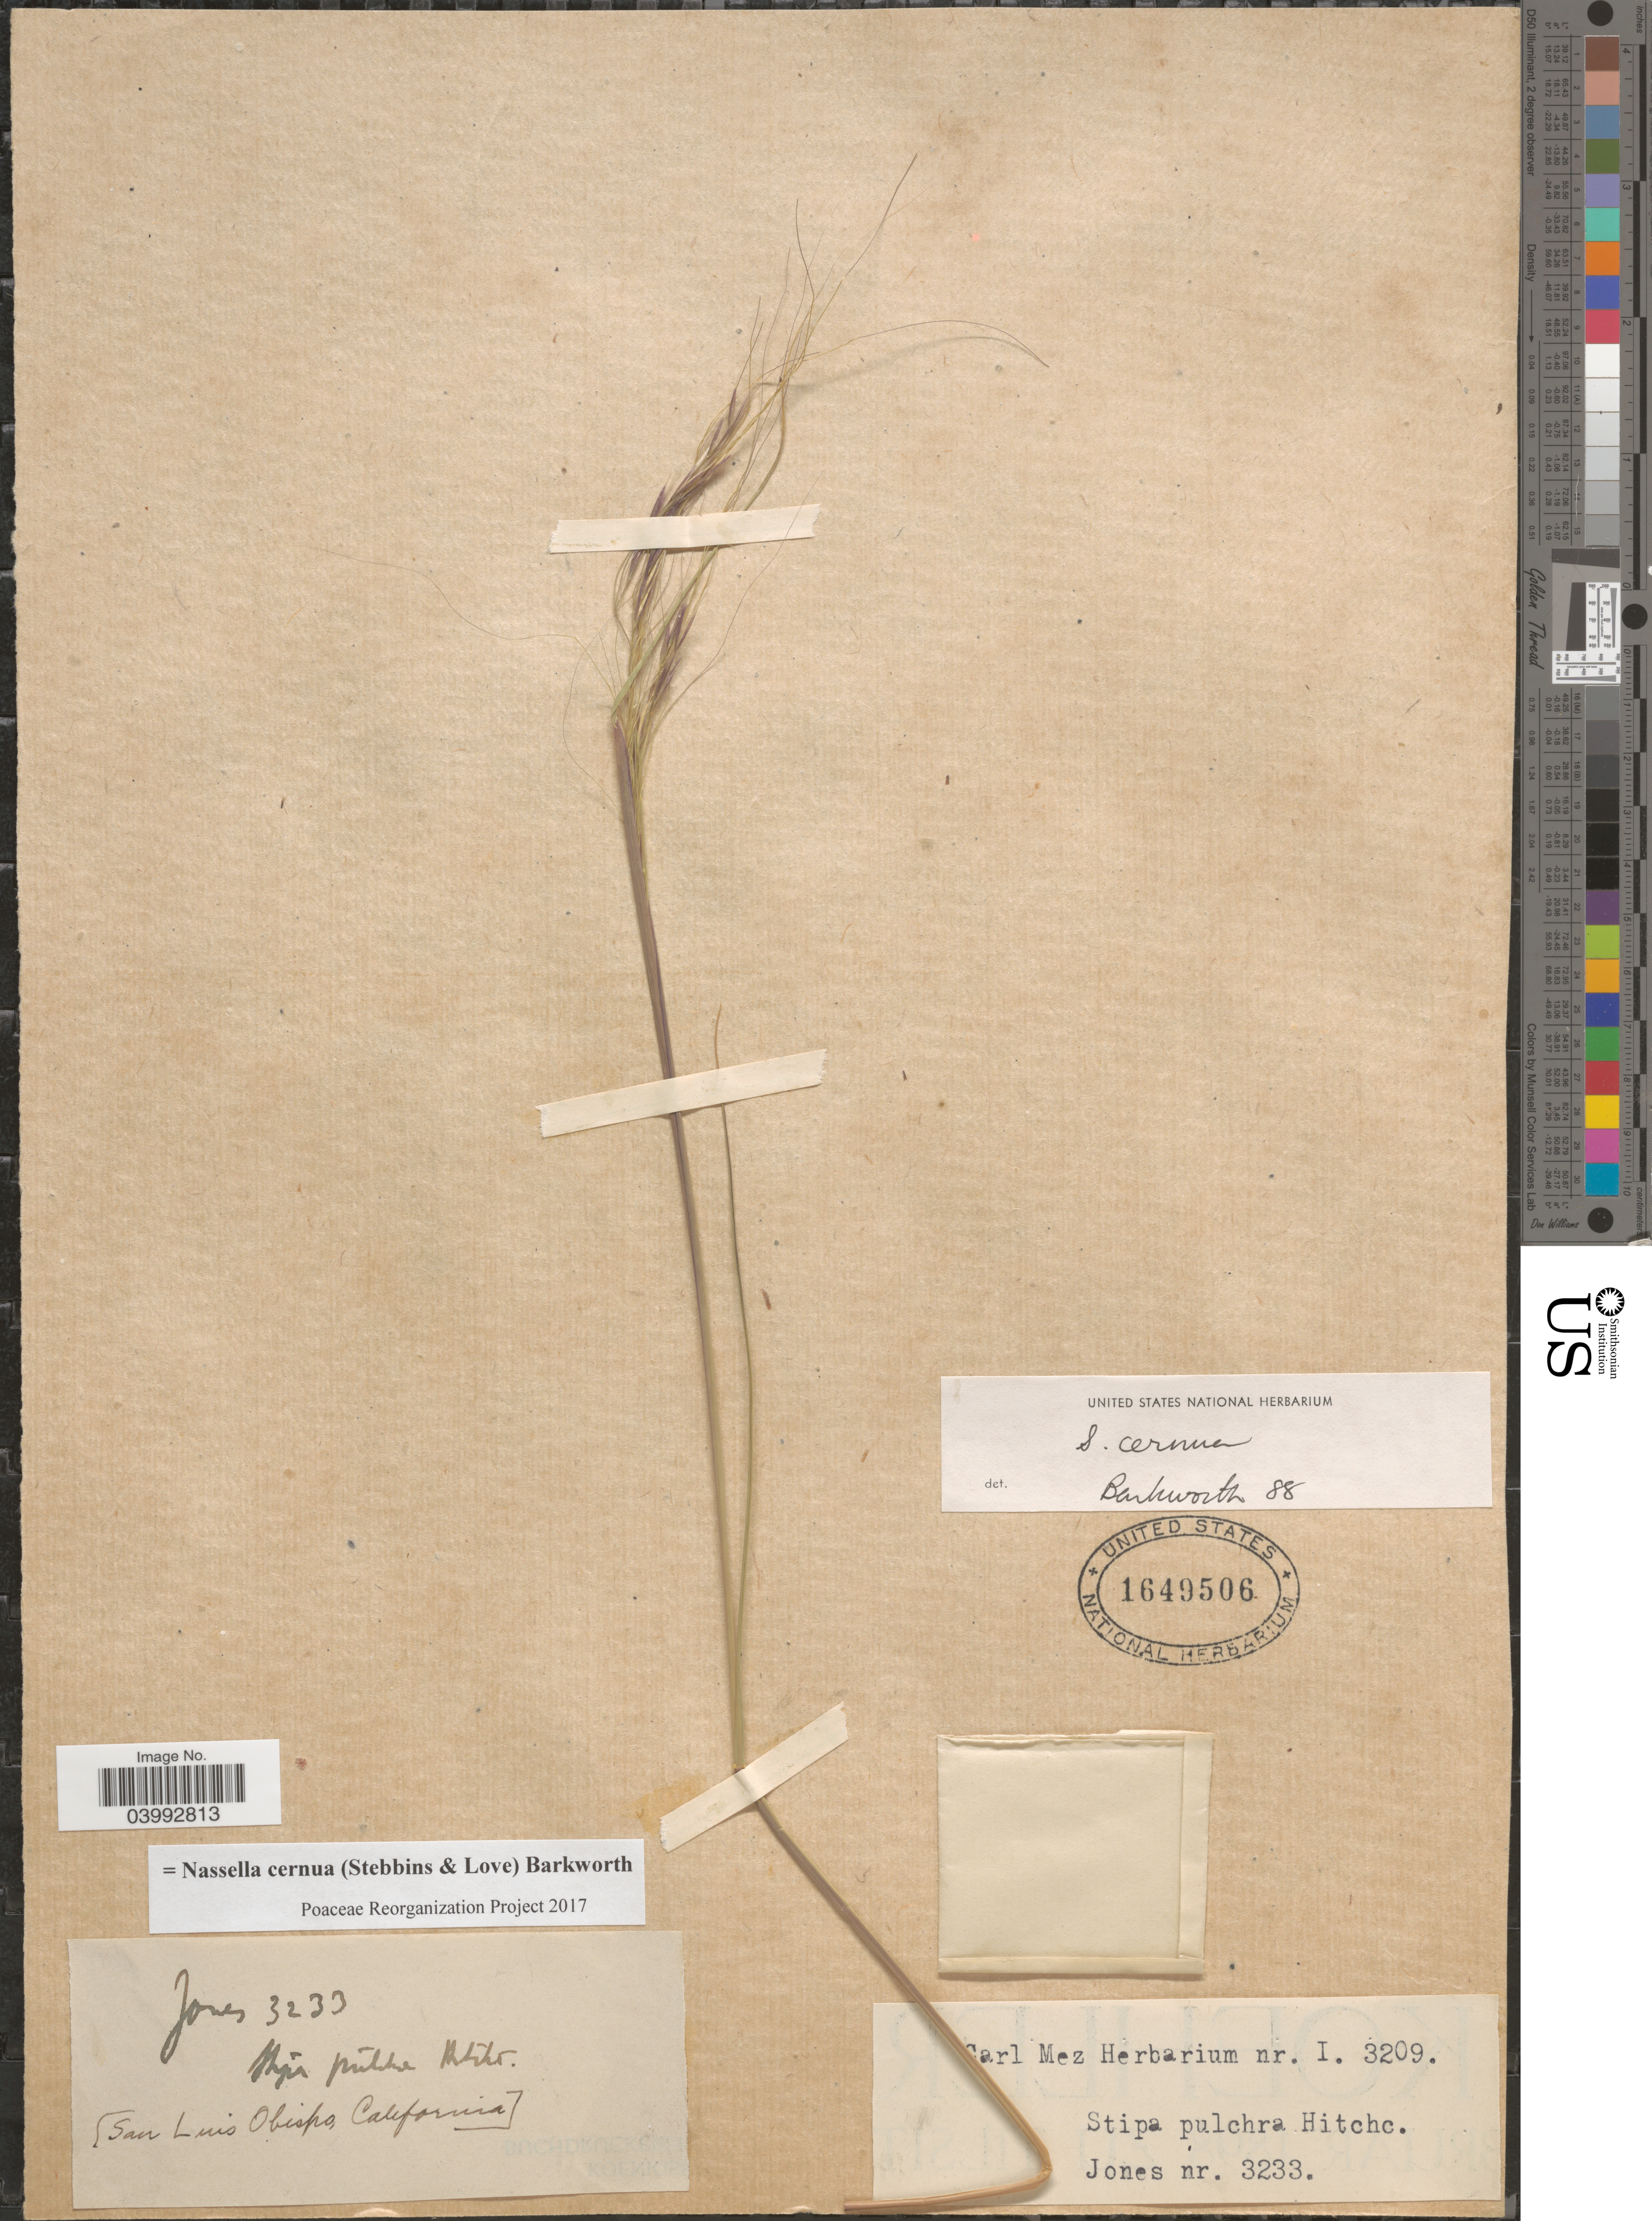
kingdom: Plantae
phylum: Tracheophyta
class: Liliopsida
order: Poales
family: Poaceae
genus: Nassella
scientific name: Nassella cernua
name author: (Stebbins & Love) Barkworth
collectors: -- Jones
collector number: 3233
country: United States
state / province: California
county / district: San Luis Obispo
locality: [San Luis Obispo].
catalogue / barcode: US 1649506